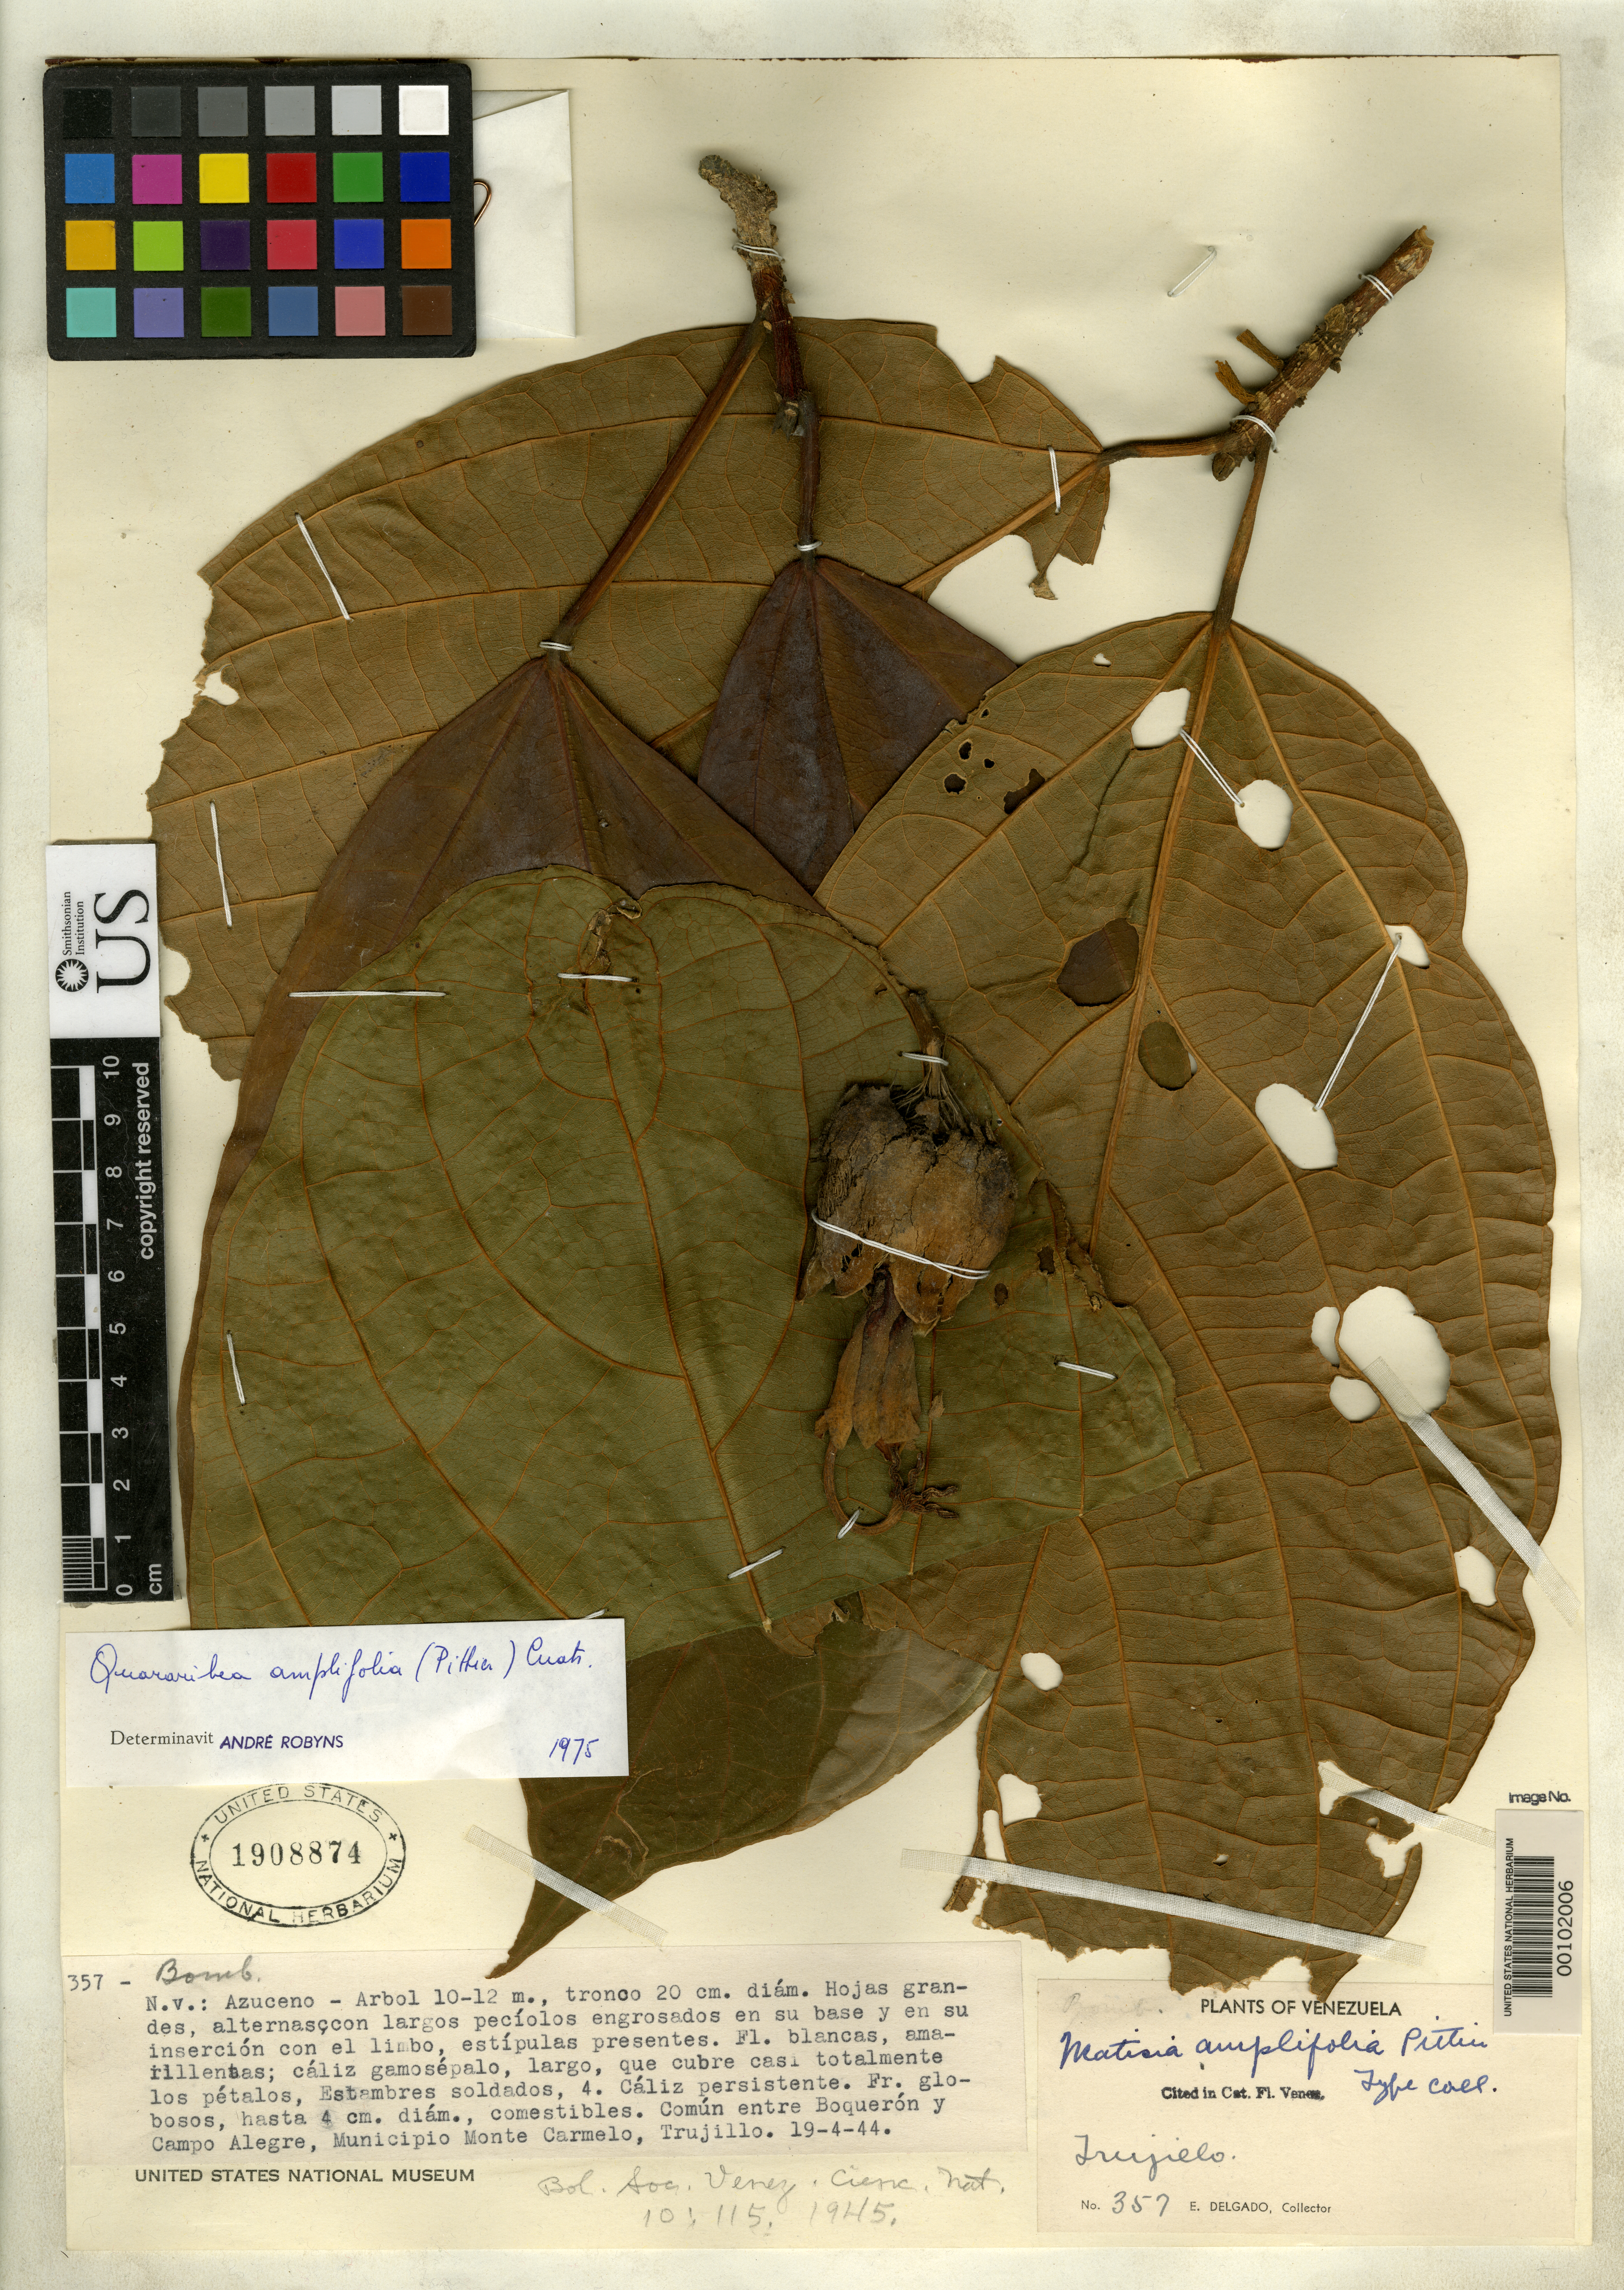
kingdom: Plantae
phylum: Tracheophyta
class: Magnoliopsida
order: Malvales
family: Malvaceae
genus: Matisia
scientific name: Matisia amplifolia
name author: Pittier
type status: Type Collection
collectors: E. Delgado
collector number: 357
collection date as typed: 19 Apr 1944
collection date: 1944-04-19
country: Venezuela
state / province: Trujillo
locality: Between Boqueron and Campo Alegre.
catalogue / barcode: US 1908874